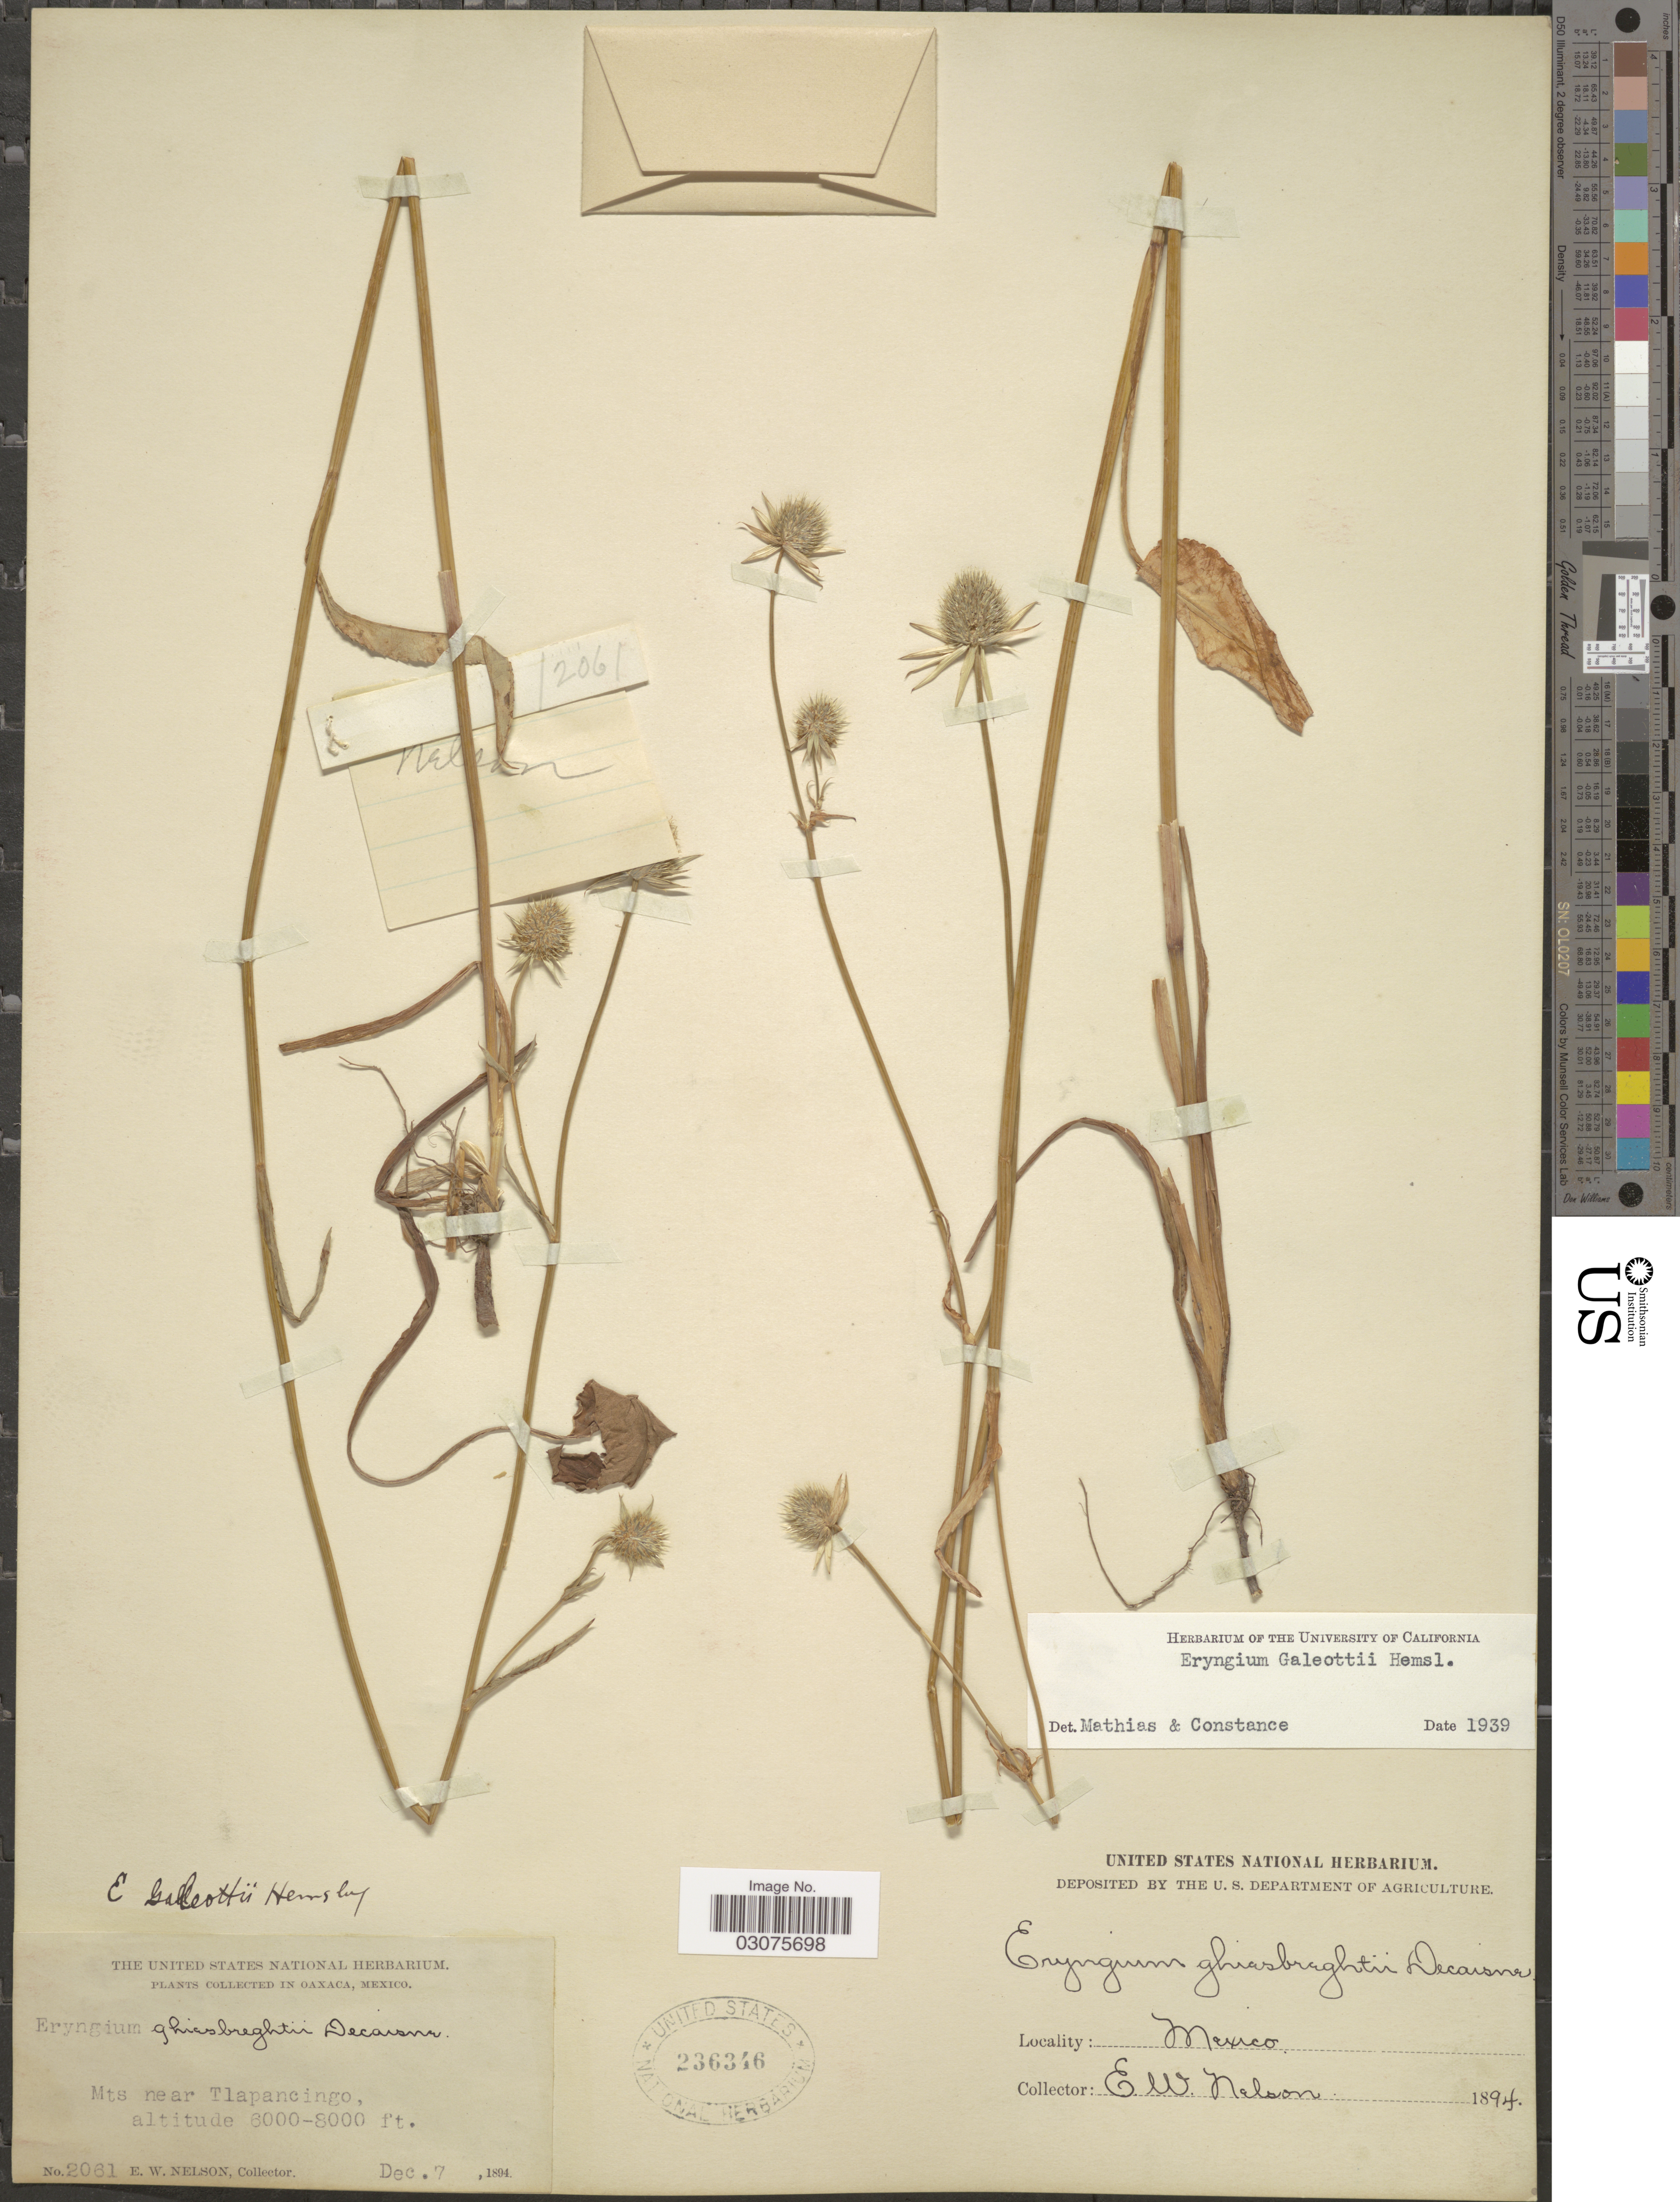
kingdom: Plantae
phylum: Tracheophyta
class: Magnoliopsida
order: Apiales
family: Apiaceae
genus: Eryngium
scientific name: Eryngium galeottii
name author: Hemsl.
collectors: E. W. Nelson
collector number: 2061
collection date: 1894-12-07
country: Mexico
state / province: Oaxaca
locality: Mts. near Tlapancingo.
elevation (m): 1829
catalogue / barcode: US 236346